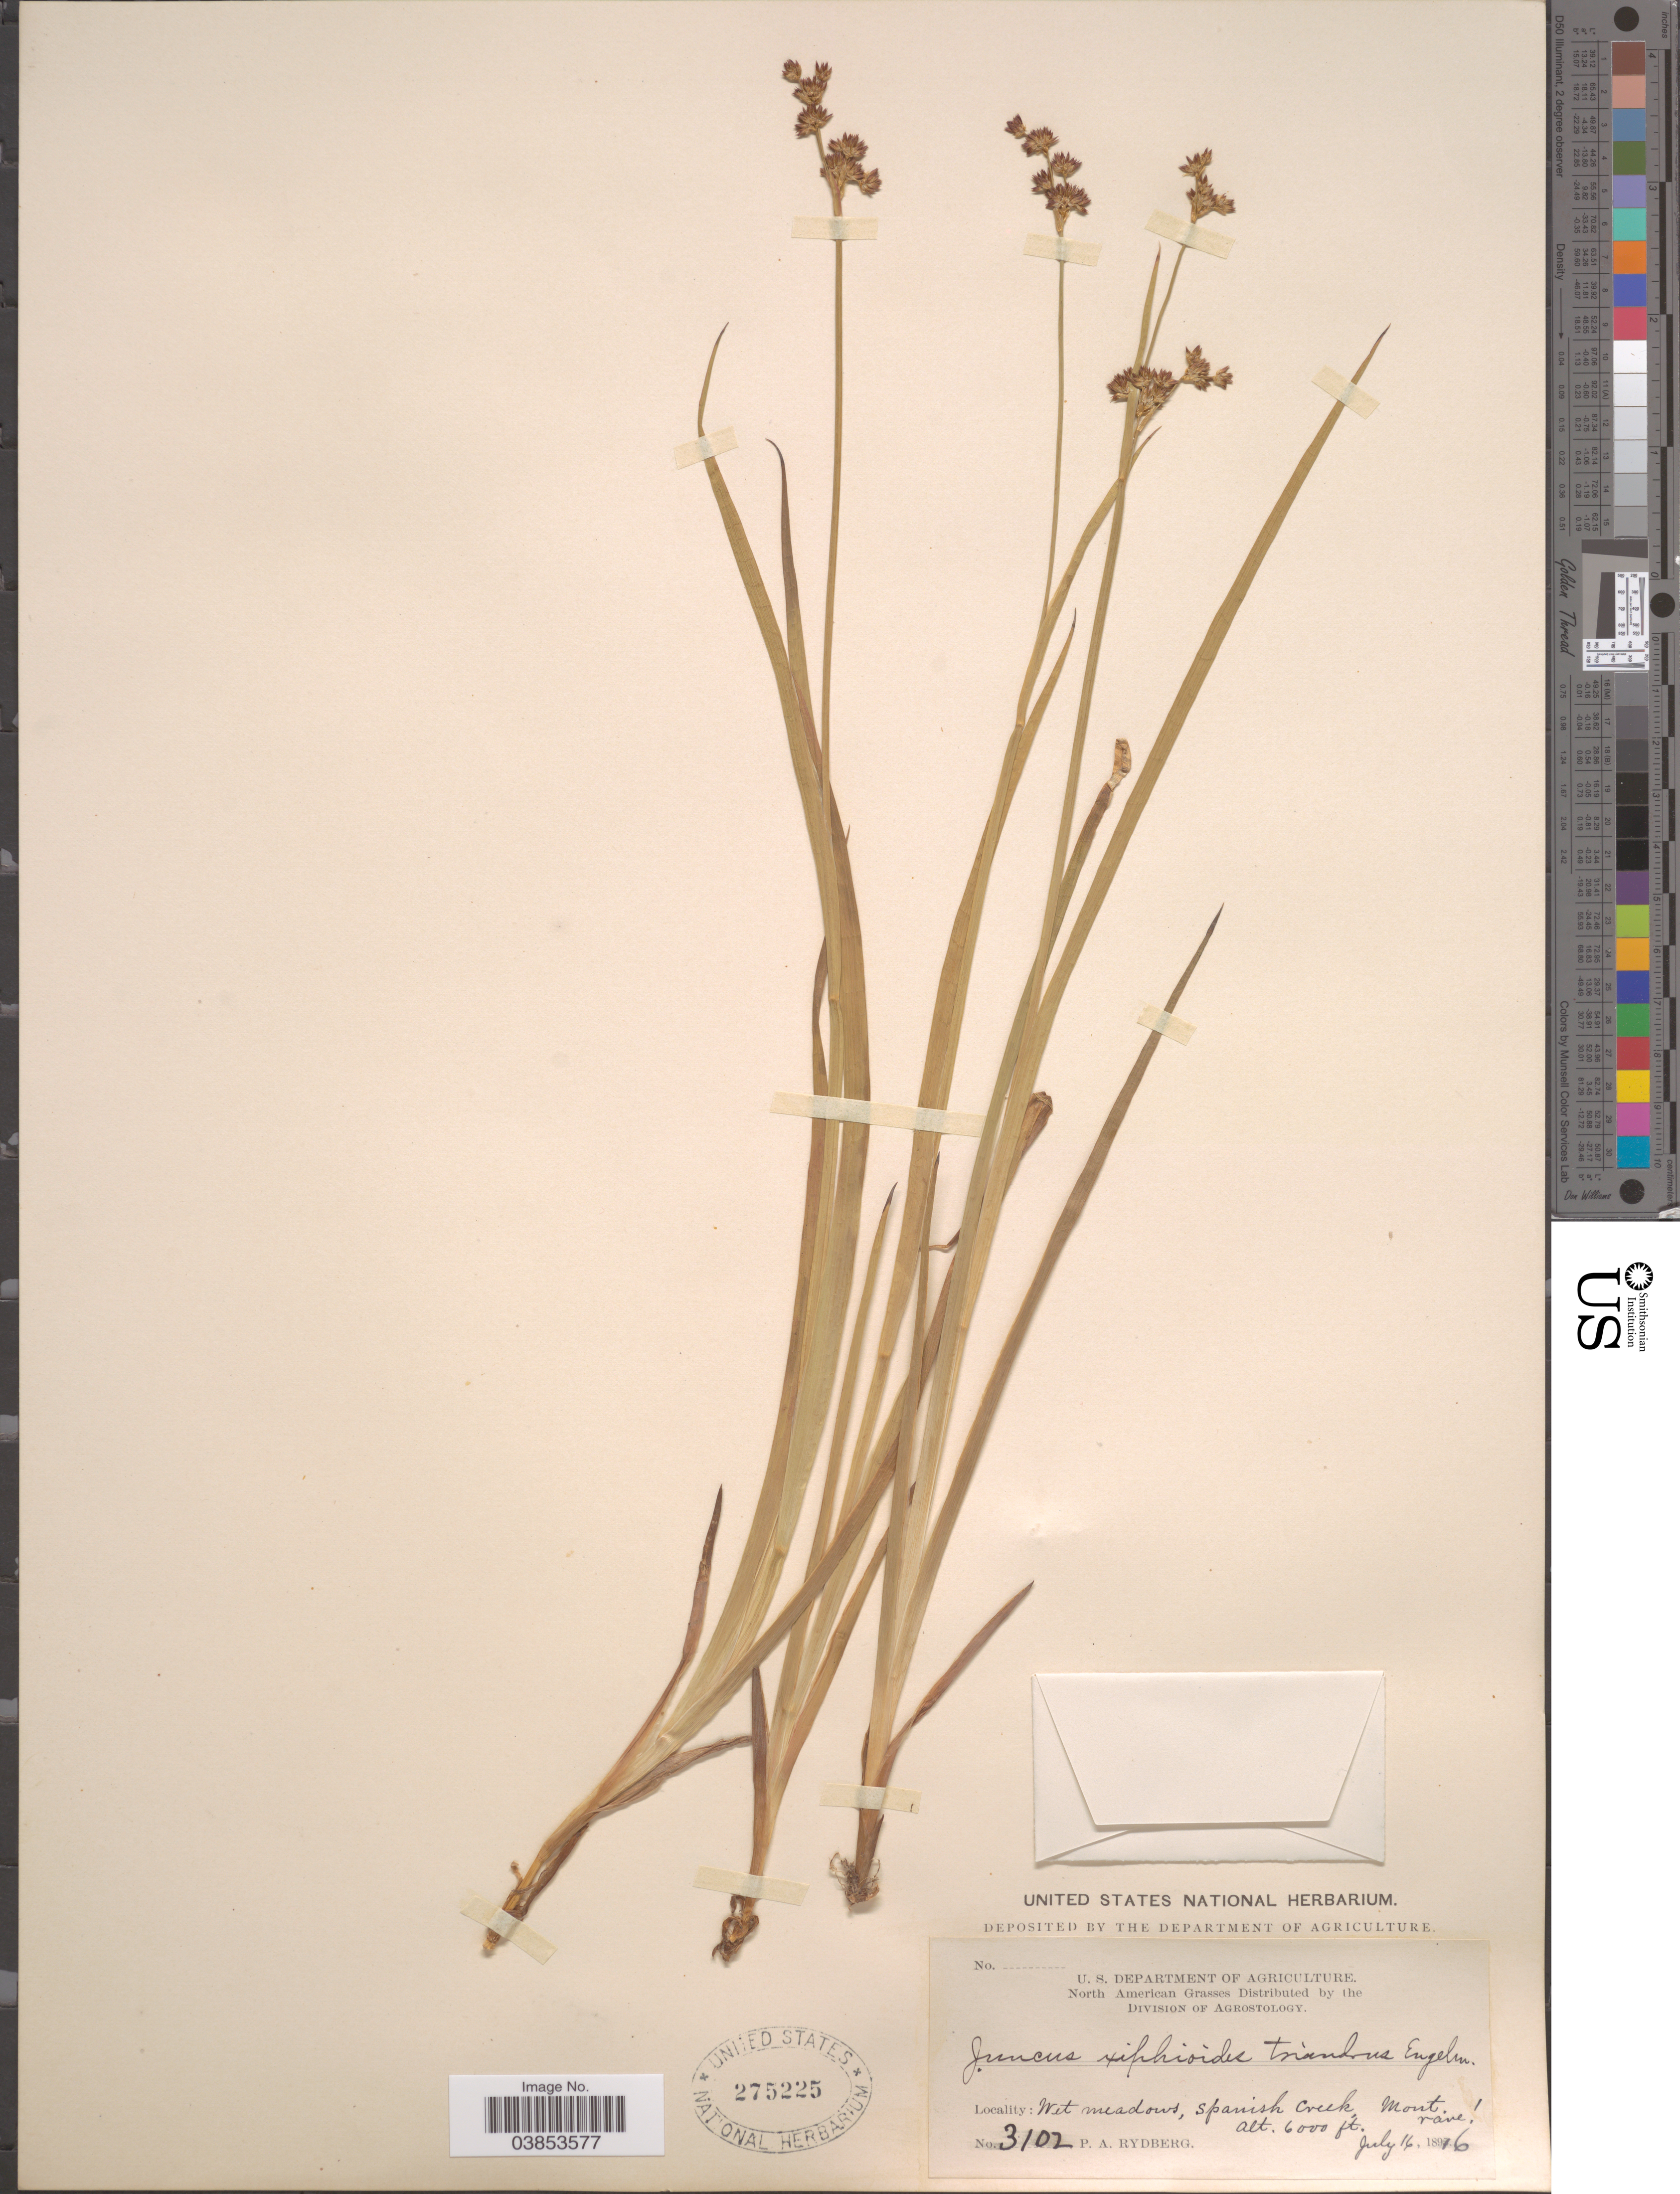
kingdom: Plantae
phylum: Tracheophyta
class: Liliopsida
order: Poales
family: Juncaceae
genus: Juncus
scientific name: Juncus ensifolius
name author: Wikstr.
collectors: P. A. Rydberg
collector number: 3102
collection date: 1896-07-16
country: United States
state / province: Montana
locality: Spanish Creek.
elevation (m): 1829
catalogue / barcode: US 275225